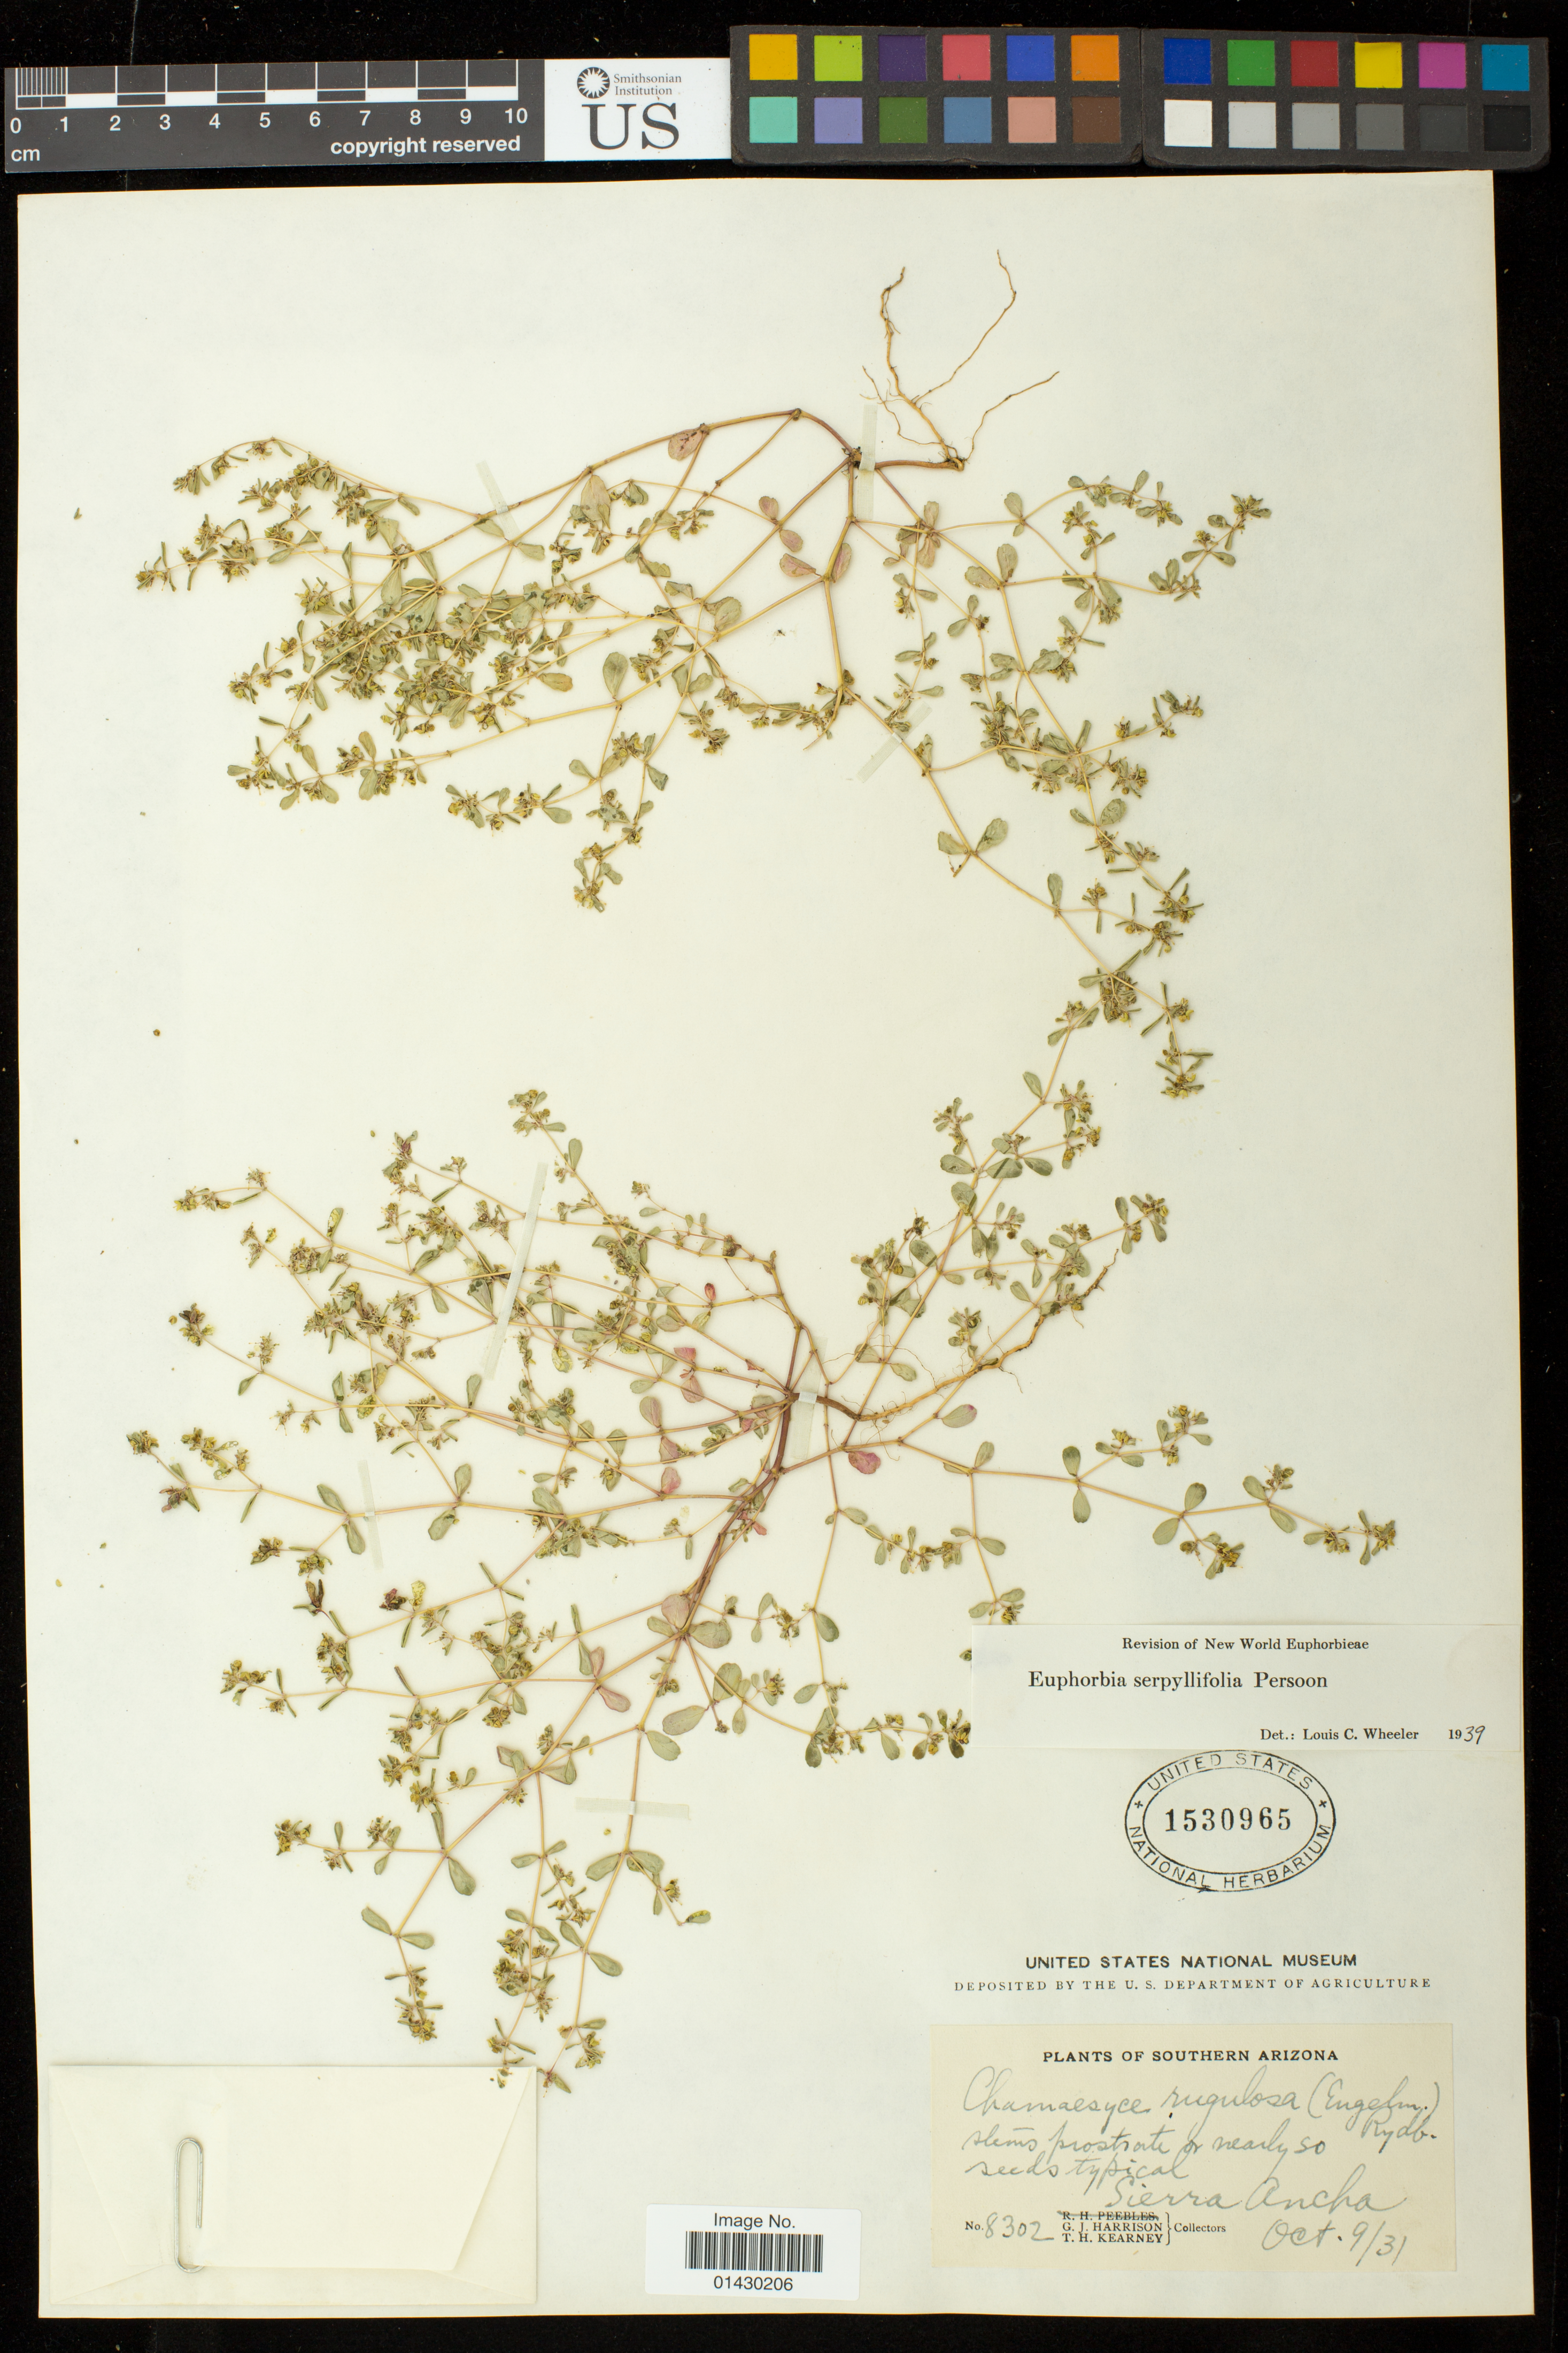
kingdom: Plantae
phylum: Tracheophyta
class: Magnoliopsida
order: Malpighiales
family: Euphorbiaceae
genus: Euphorbia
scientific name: Euphorbia serpillifolia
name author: Pers.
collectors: G. J. Harrison & T. H. Kearney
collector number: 8302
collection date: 1931-10-09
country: United States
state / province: Arizona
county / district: Gila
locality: Sierra Ancha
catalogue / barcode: US 1530965